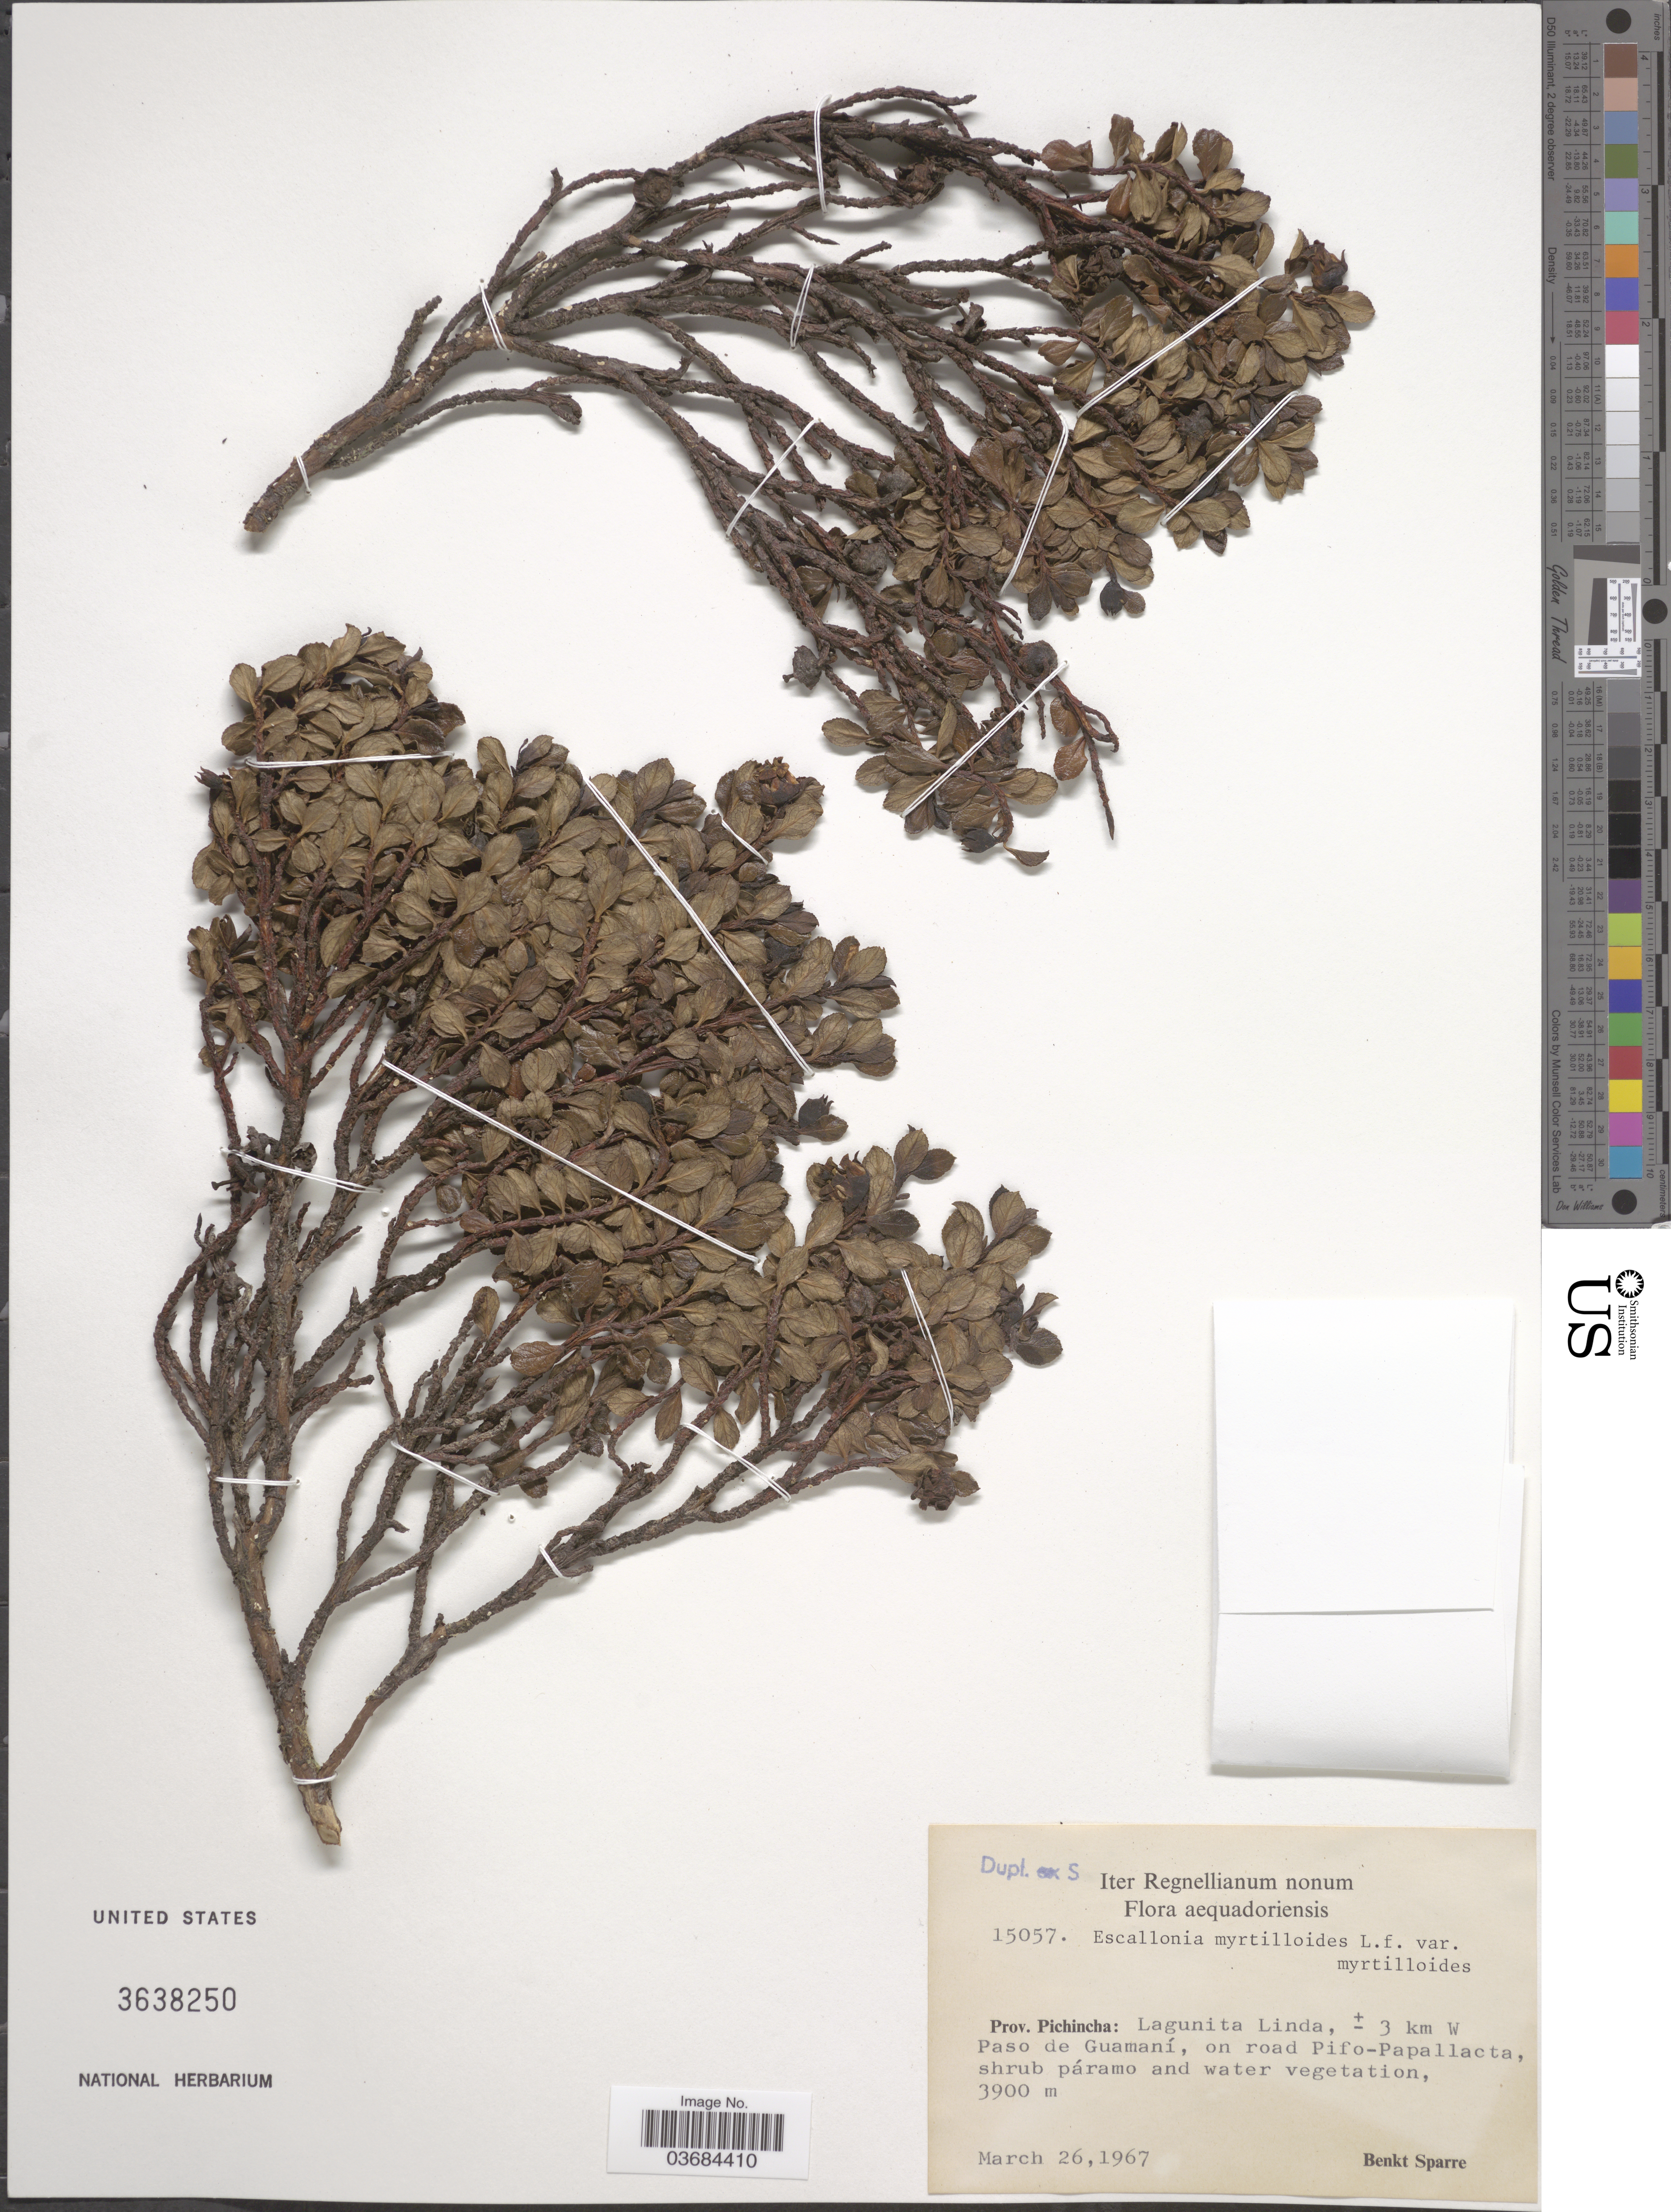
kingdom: Plantae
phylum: Tracheophyta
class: Magnoliopsida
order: Escalloniales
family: Escalloniaceae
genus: Escallonia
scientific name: Escallonia myrtilloides var. myrtilloides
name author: L. f.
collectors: B. Sparre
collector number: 15057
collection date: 1967-03-26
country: Ecuador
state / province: Pichincha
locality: Iter Regnellianum nonum. Lagunita Linda, ± 3 km W Paso de Guamaní, on road Pifo-Papallacta, shrub páramo and water vegetation.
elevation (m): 3900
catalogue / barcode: US 3638250